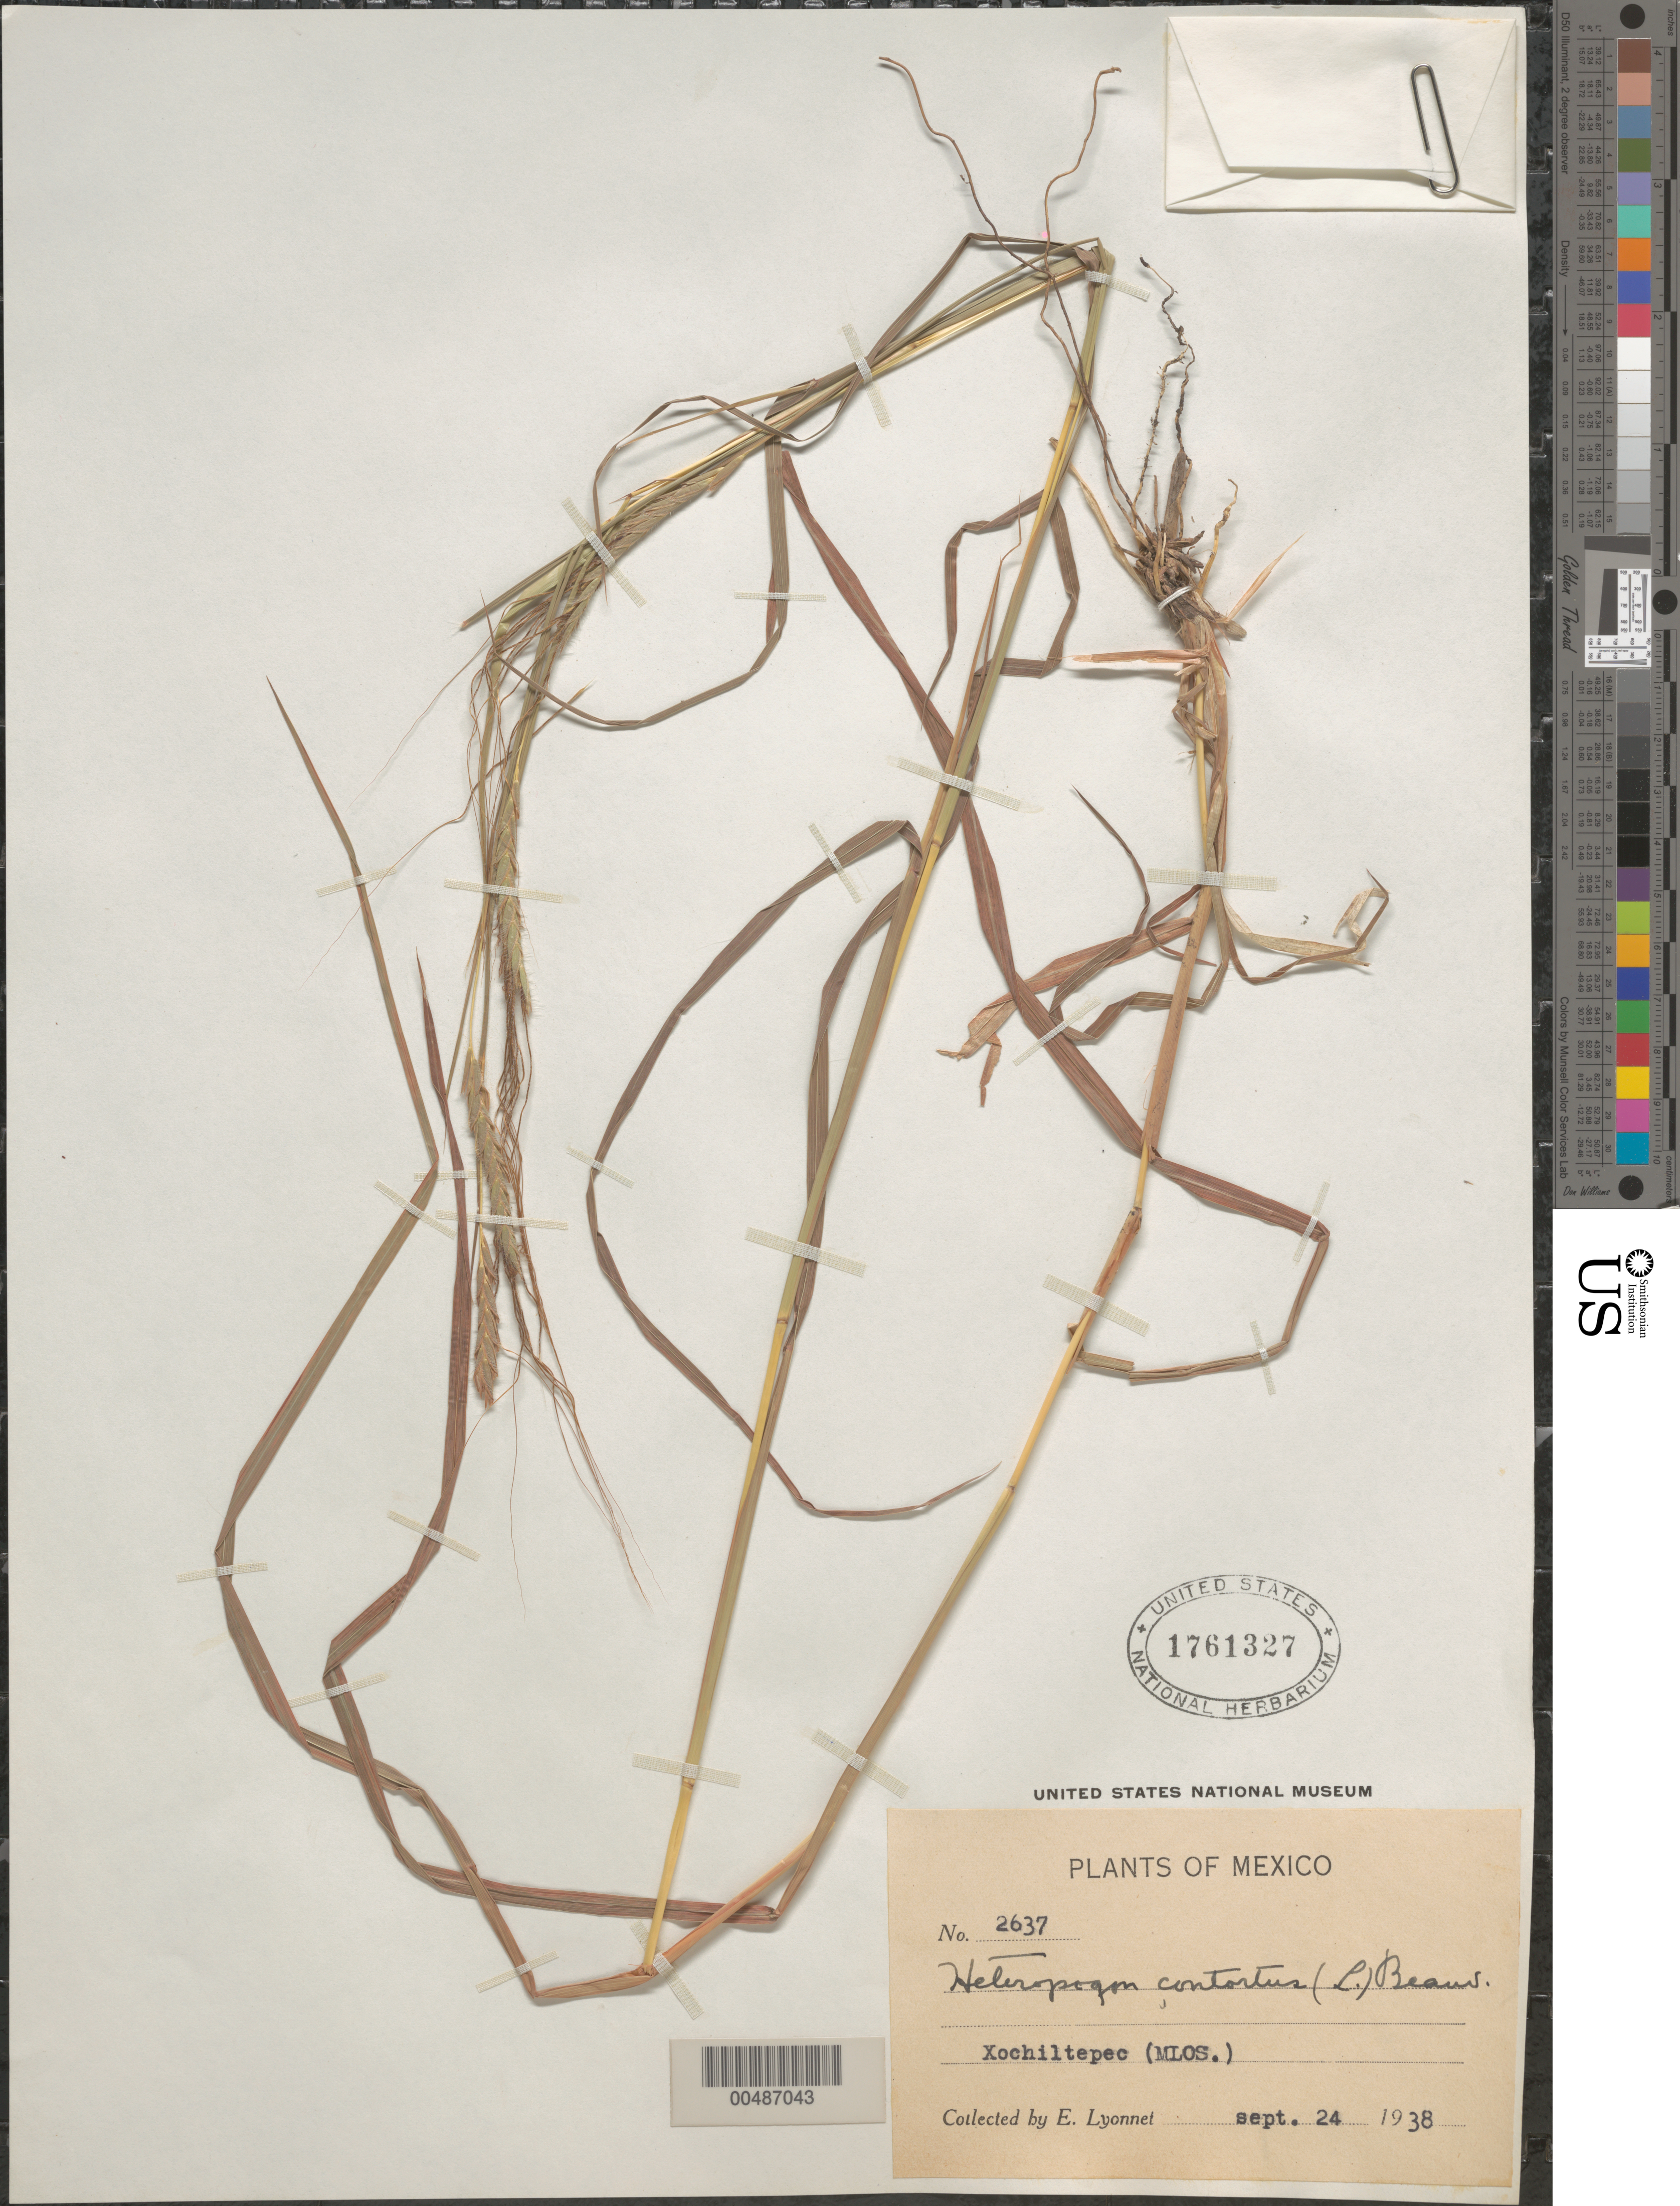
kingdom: Plantae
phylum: Tracheophyta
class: Liliopsida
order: Poales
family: Poaceae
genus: Heteropogon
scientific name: Heteropogon contortus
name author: (L.) P. Beauv. ex Roem. & Schult.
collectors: Bro. E. Lyonnet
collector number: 2637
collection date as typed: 24 Sep 1938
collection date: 1938-09-24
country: Mexico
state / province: Morelos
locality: Xochiltepec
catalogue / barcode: US 1761327